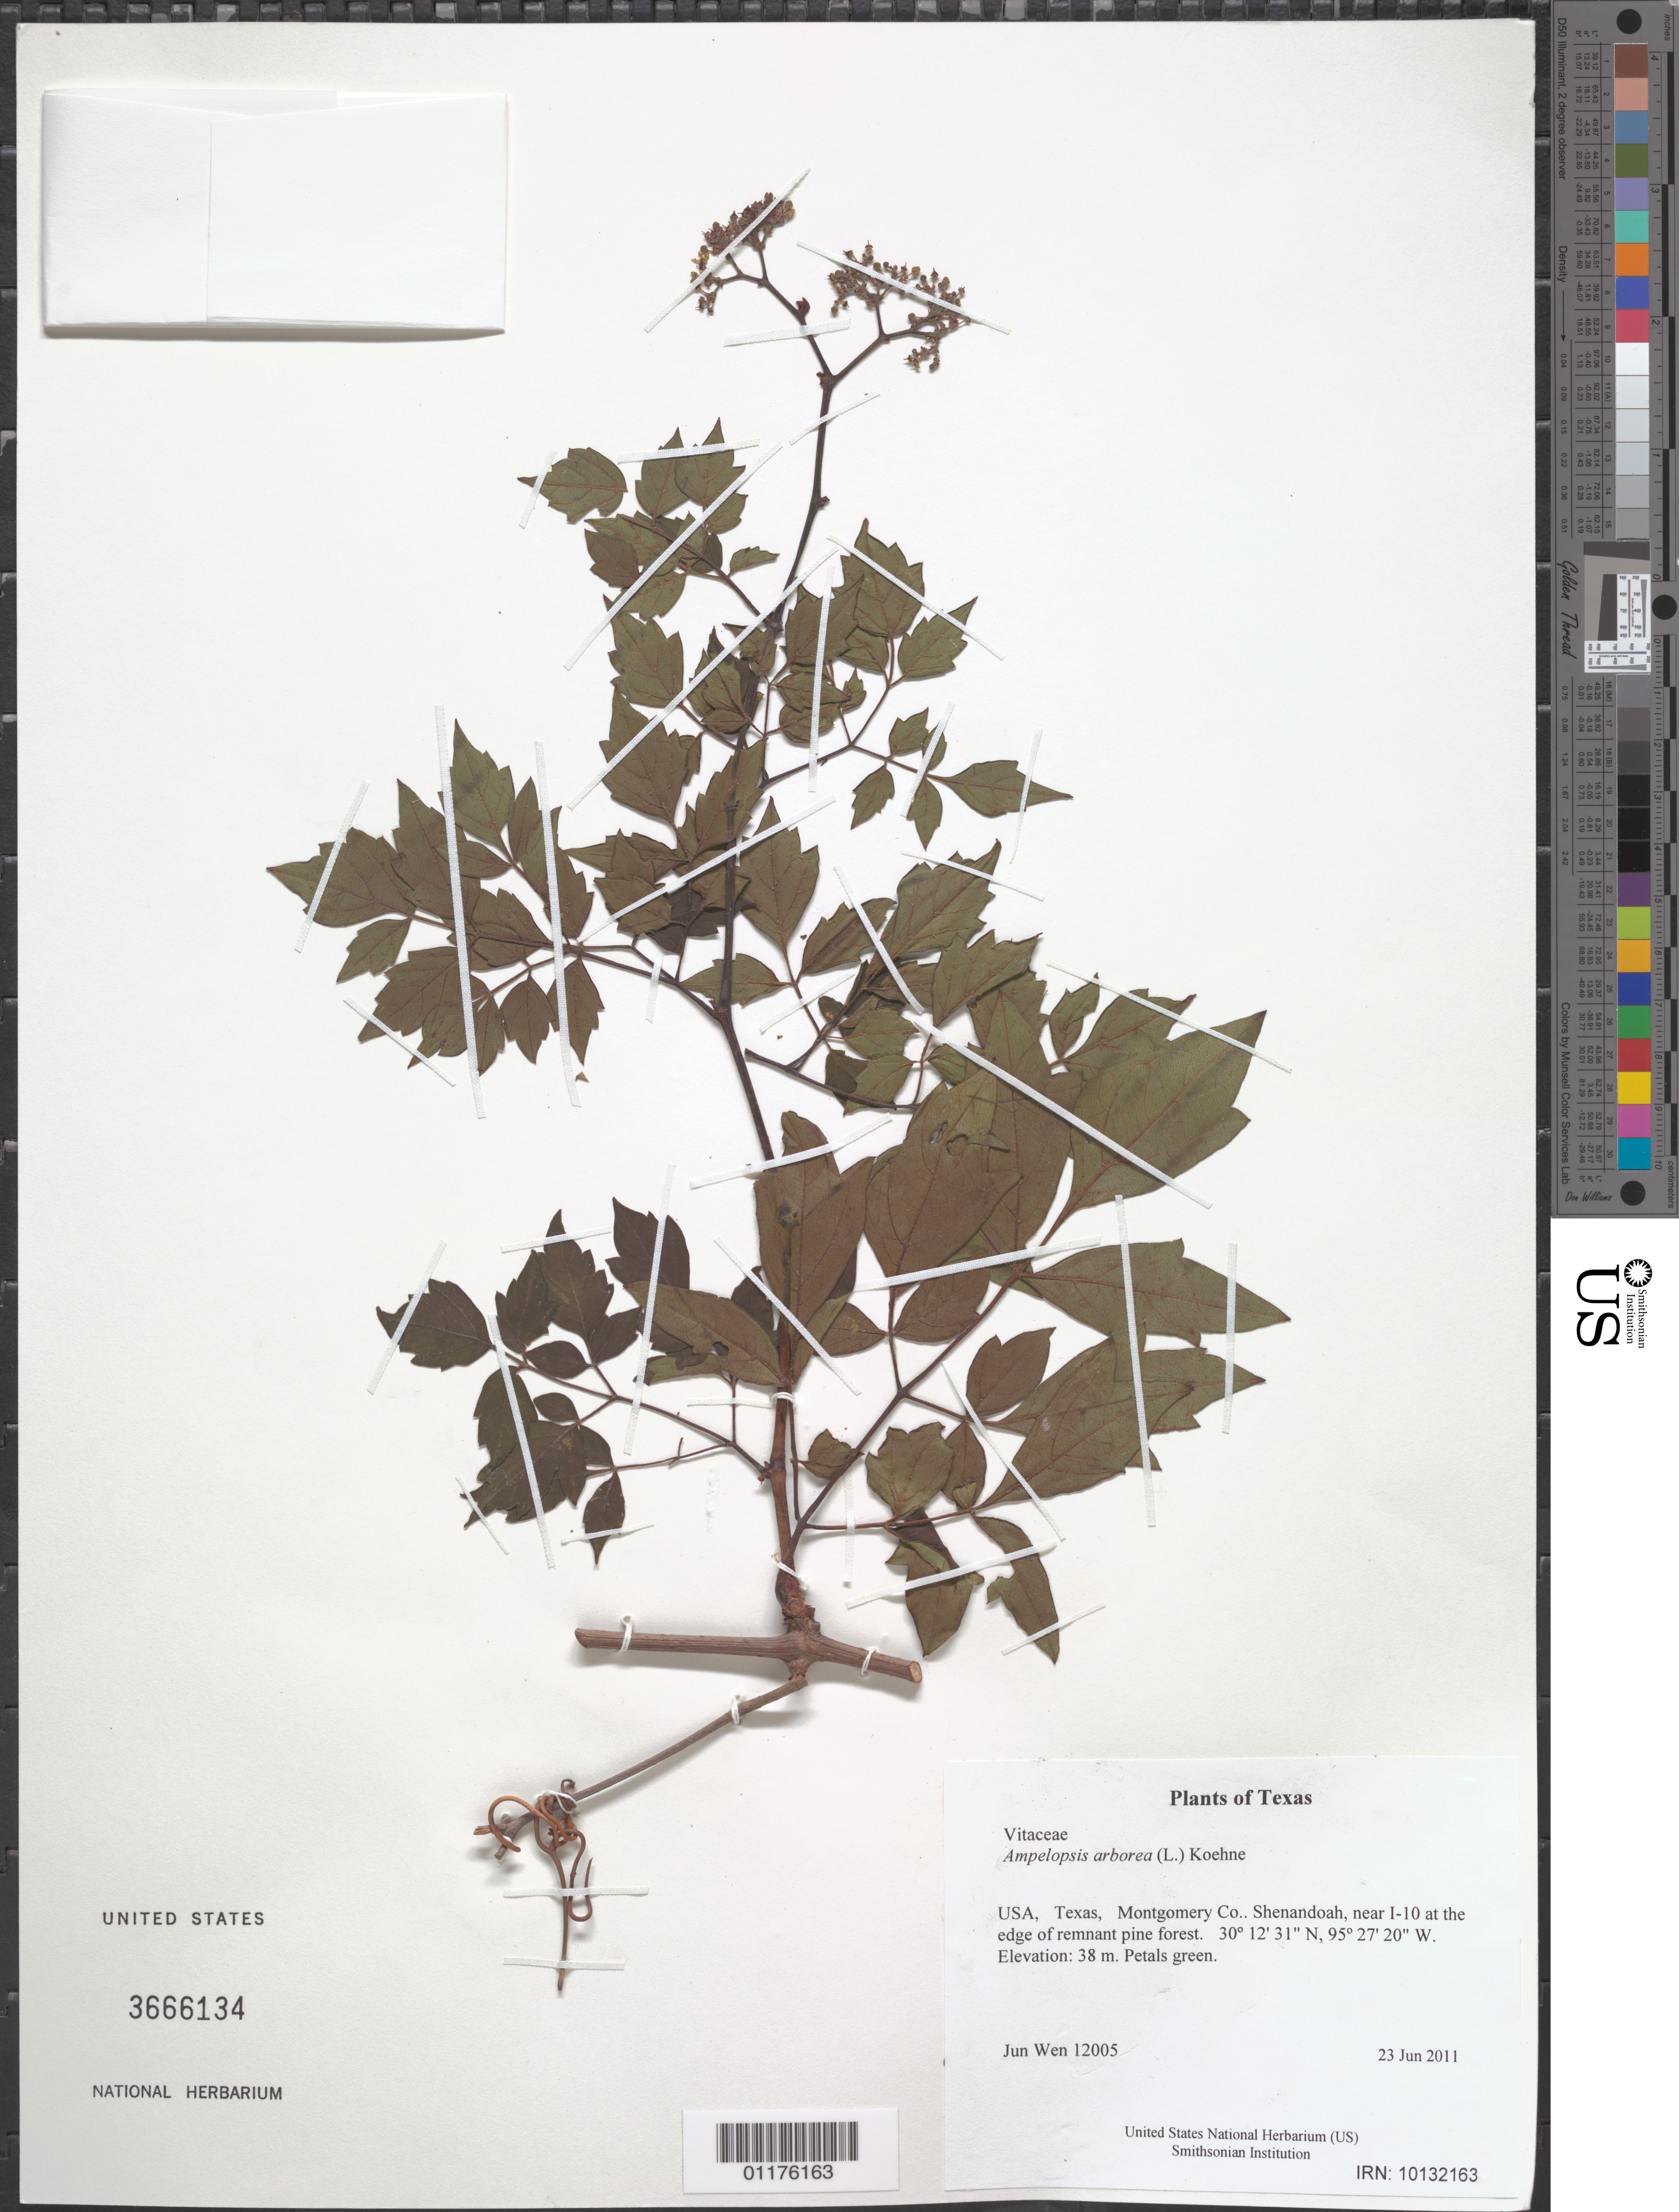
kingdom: Plantae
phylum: Tracheophyta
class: Magnoliopsida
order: Vitales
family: Vitaceae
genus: Ampelopsis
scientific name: Ampelopsis arborea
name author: (L.) Koehne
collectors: J. Wen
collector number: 12005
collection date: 2011-06-23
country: United States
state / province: Texas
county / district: Montgomery Co.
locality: Shenandoah, near I-10 at the edge of remnant pine forest.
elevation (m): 38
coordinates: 30 12.510 N, 95 27.332 W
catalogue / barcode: US 3666134